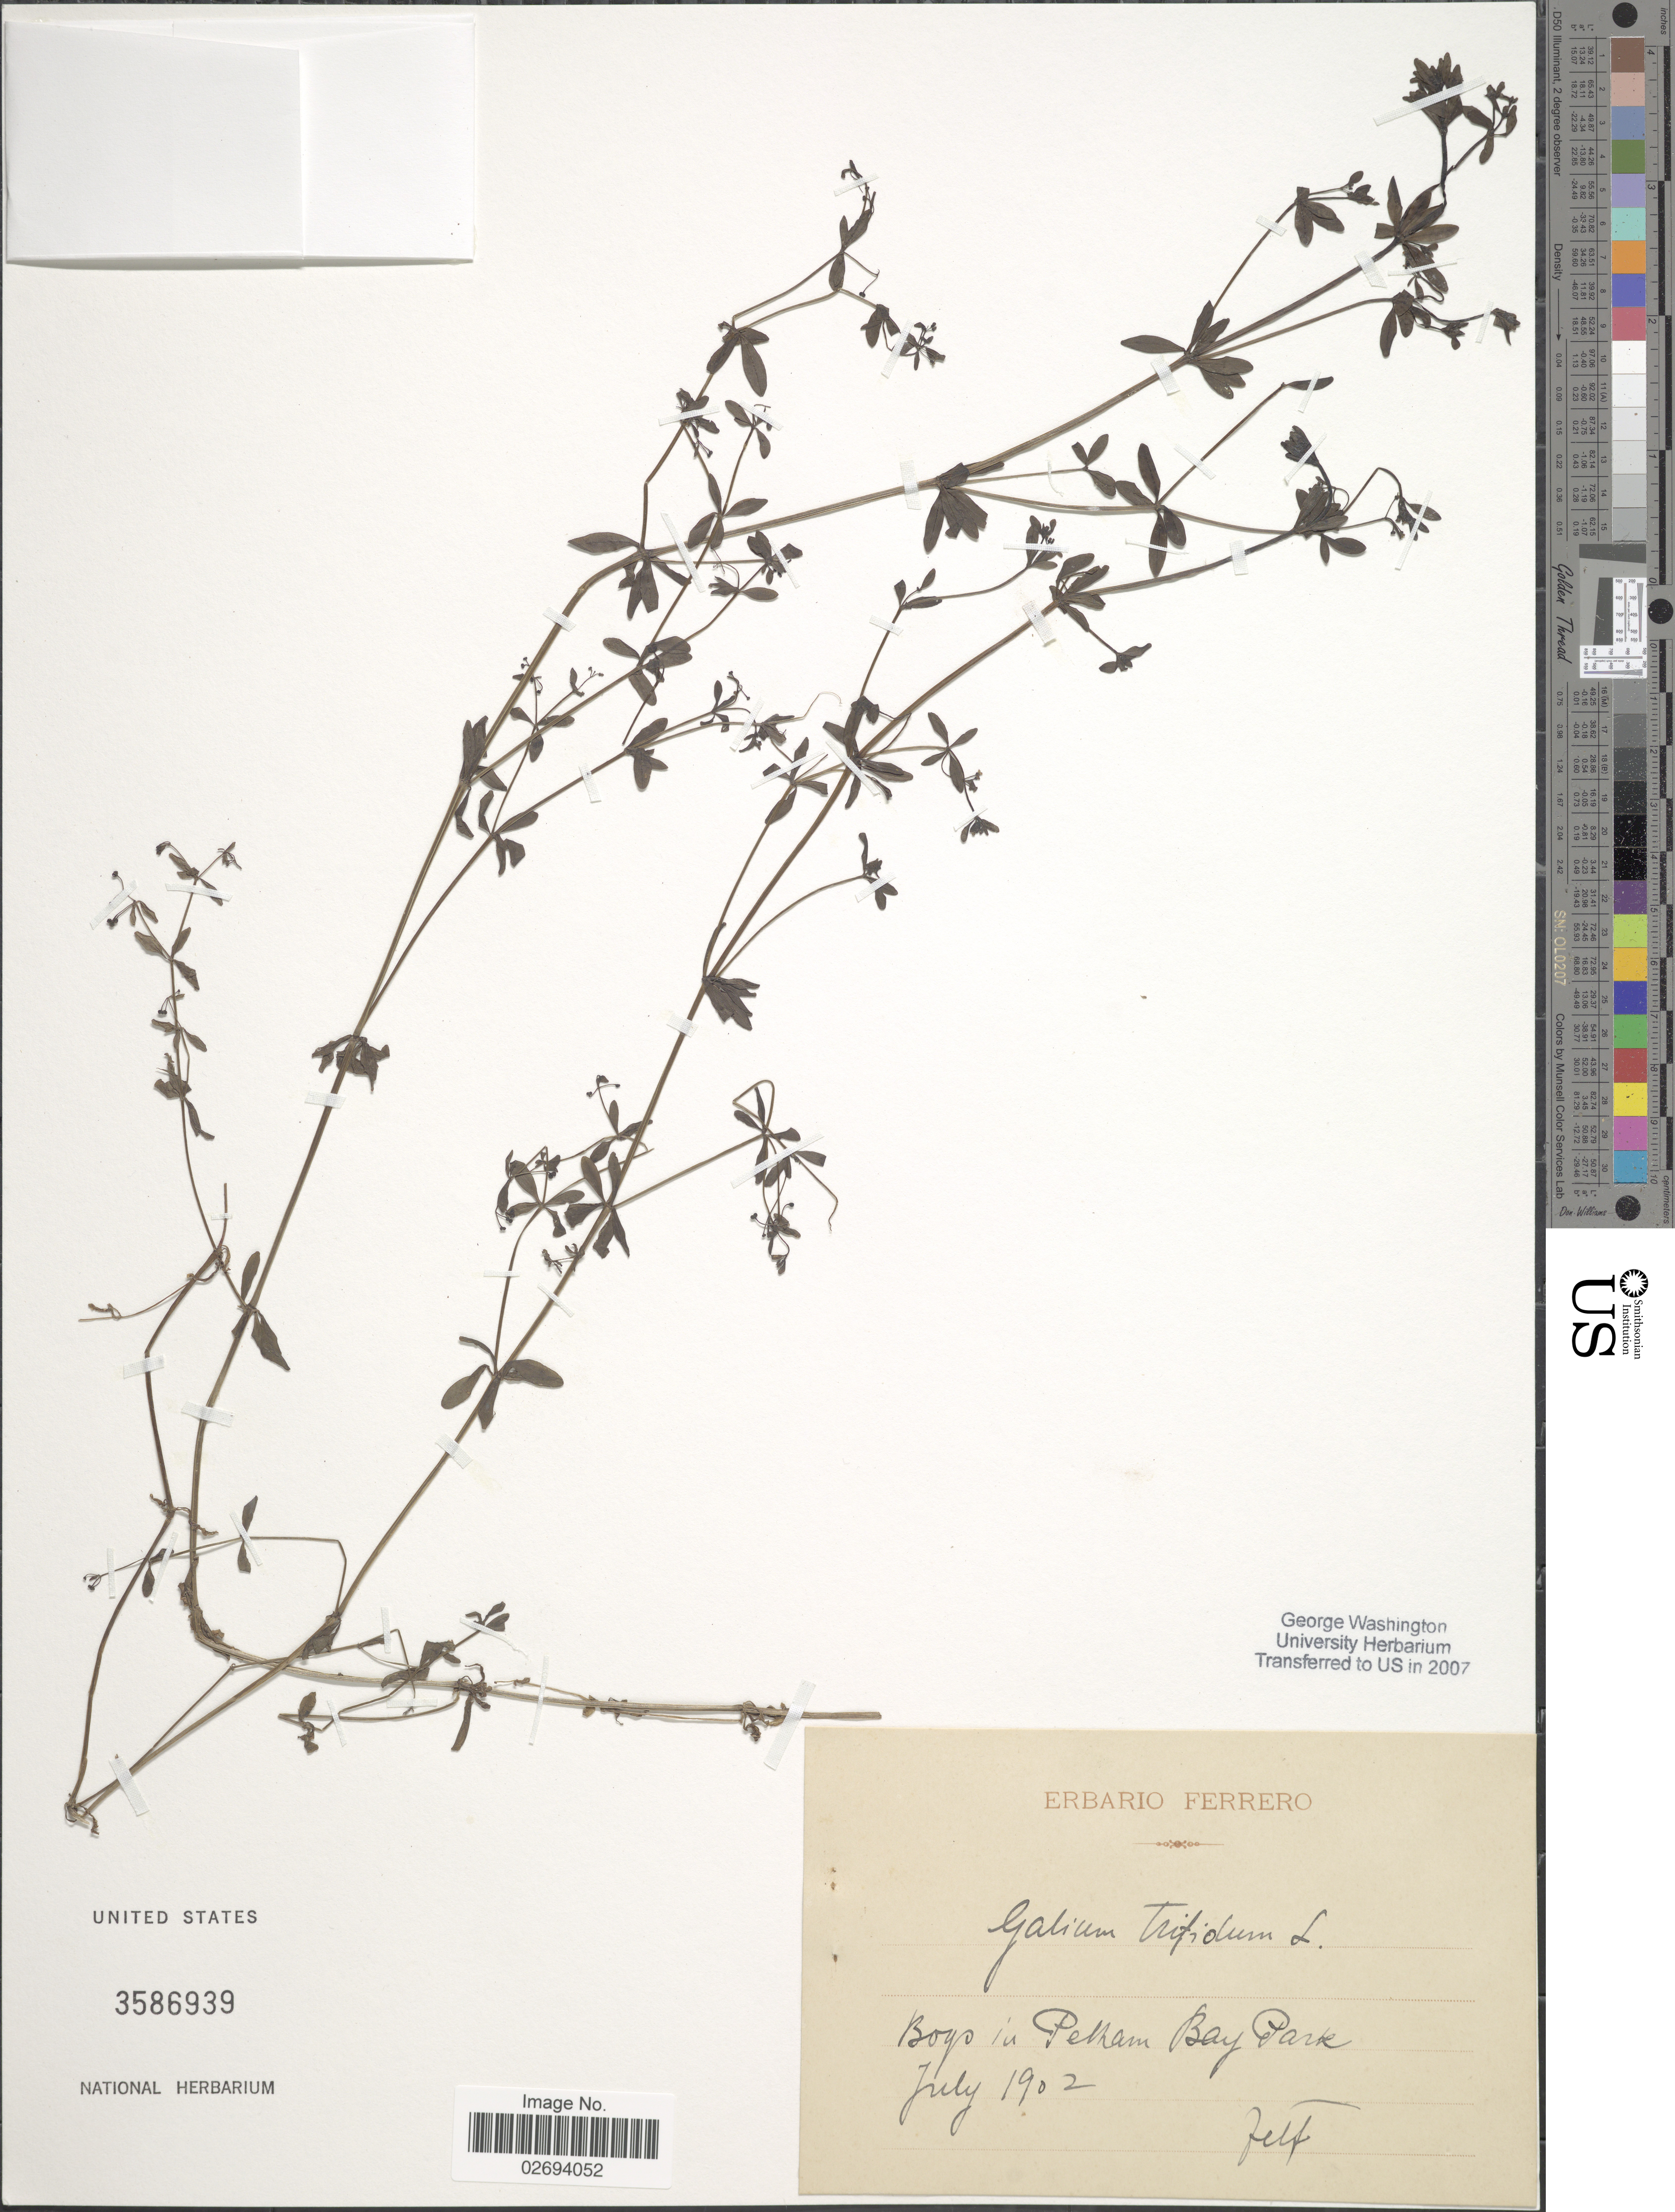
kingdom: Plantae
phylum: Tracheophyta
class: Magnoliopsida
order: Gentianales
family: Rubiaceae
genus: Galium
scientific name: Galium trifidum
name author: L.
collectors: F. Ferrero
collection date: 1902-07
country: United States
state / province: New York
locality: Boys in Pelham Bay Park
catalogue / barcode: US 3586939